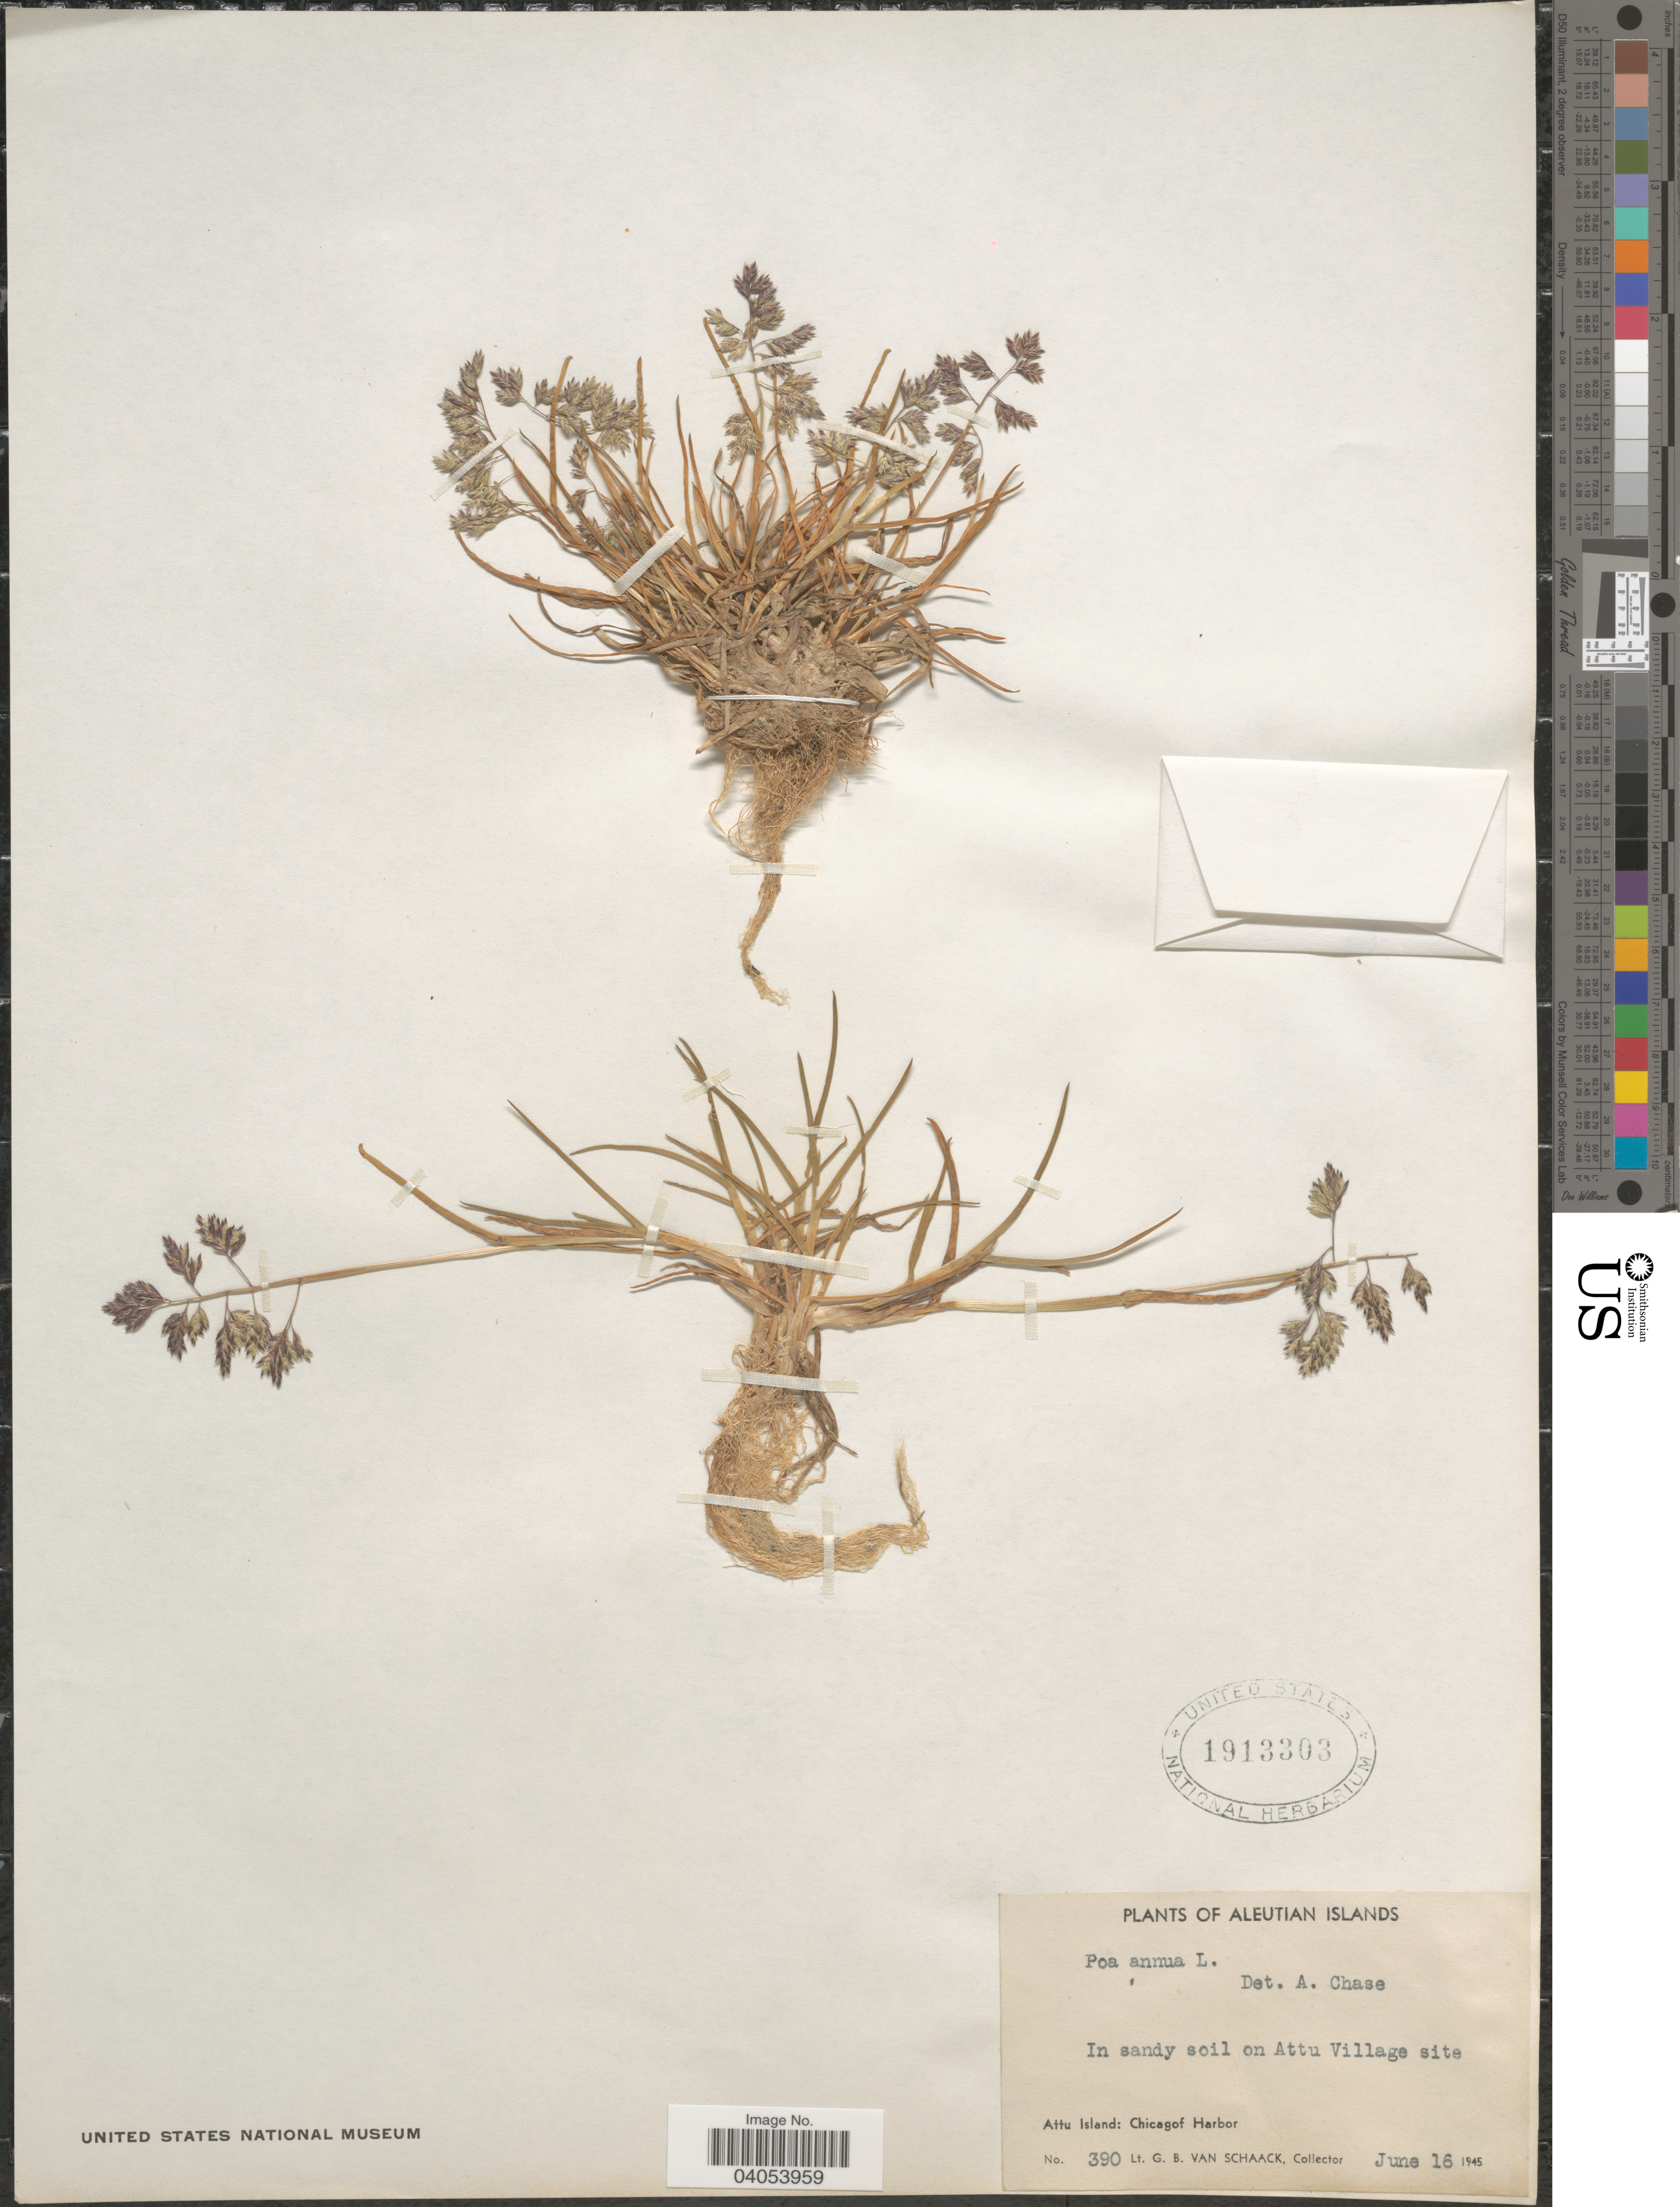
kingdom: Plantae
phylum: Tracheophyta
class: Liliopsida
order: Poales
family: Poaceae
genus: Poa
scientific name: Poa annua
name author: L.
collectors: G. Van Schaack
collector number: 390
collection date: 1945-06-16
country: United States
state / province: Alaska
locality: Aleutian Islands. On Attu Village site. Attu Island: Chicagof Harbor.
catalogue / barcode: US 1913303